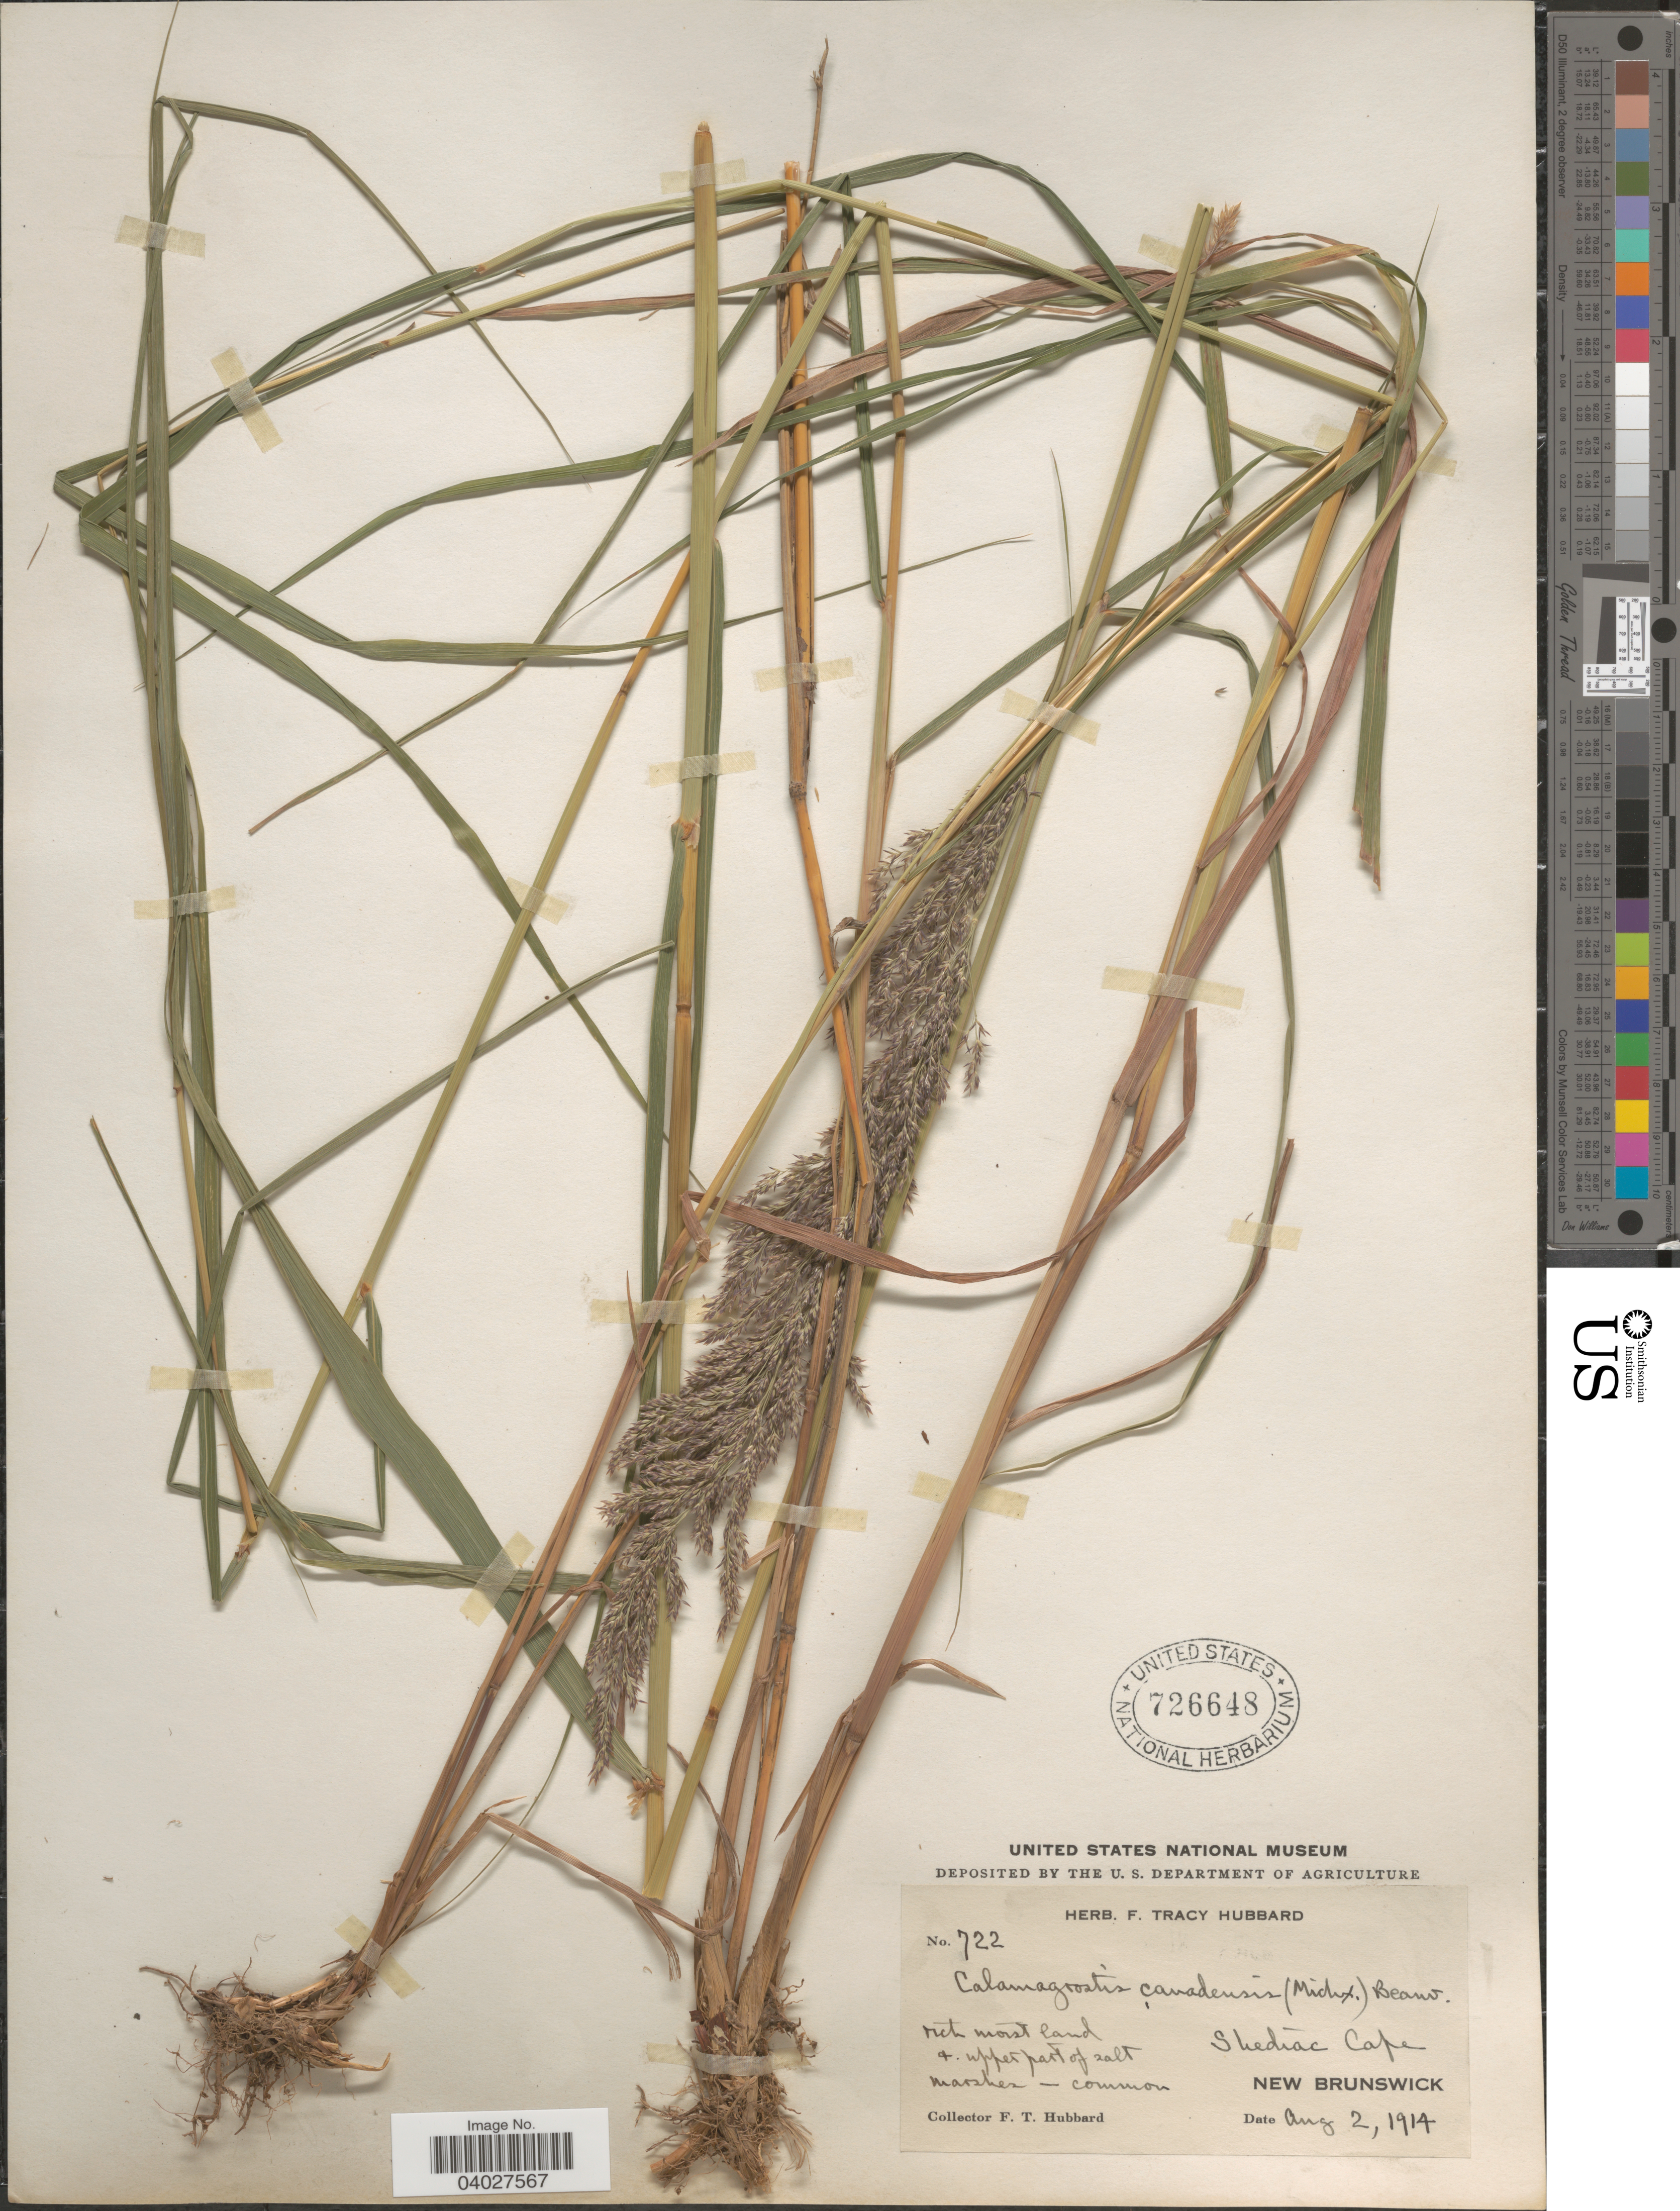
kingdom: Plantae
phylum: Tracheophyta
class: Liliopsida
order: Poales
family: Poaceae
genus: Calamagrostis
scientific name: Calamagrostis canadensis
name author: (Michx.) P. Beauv.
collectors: F. T. Hubbard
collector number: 722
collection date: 1914-08-02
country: Canada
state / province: New Brunswick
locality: Rich moist land & upper part of salt marshes. Shediac Cape.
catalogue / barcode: US 726648